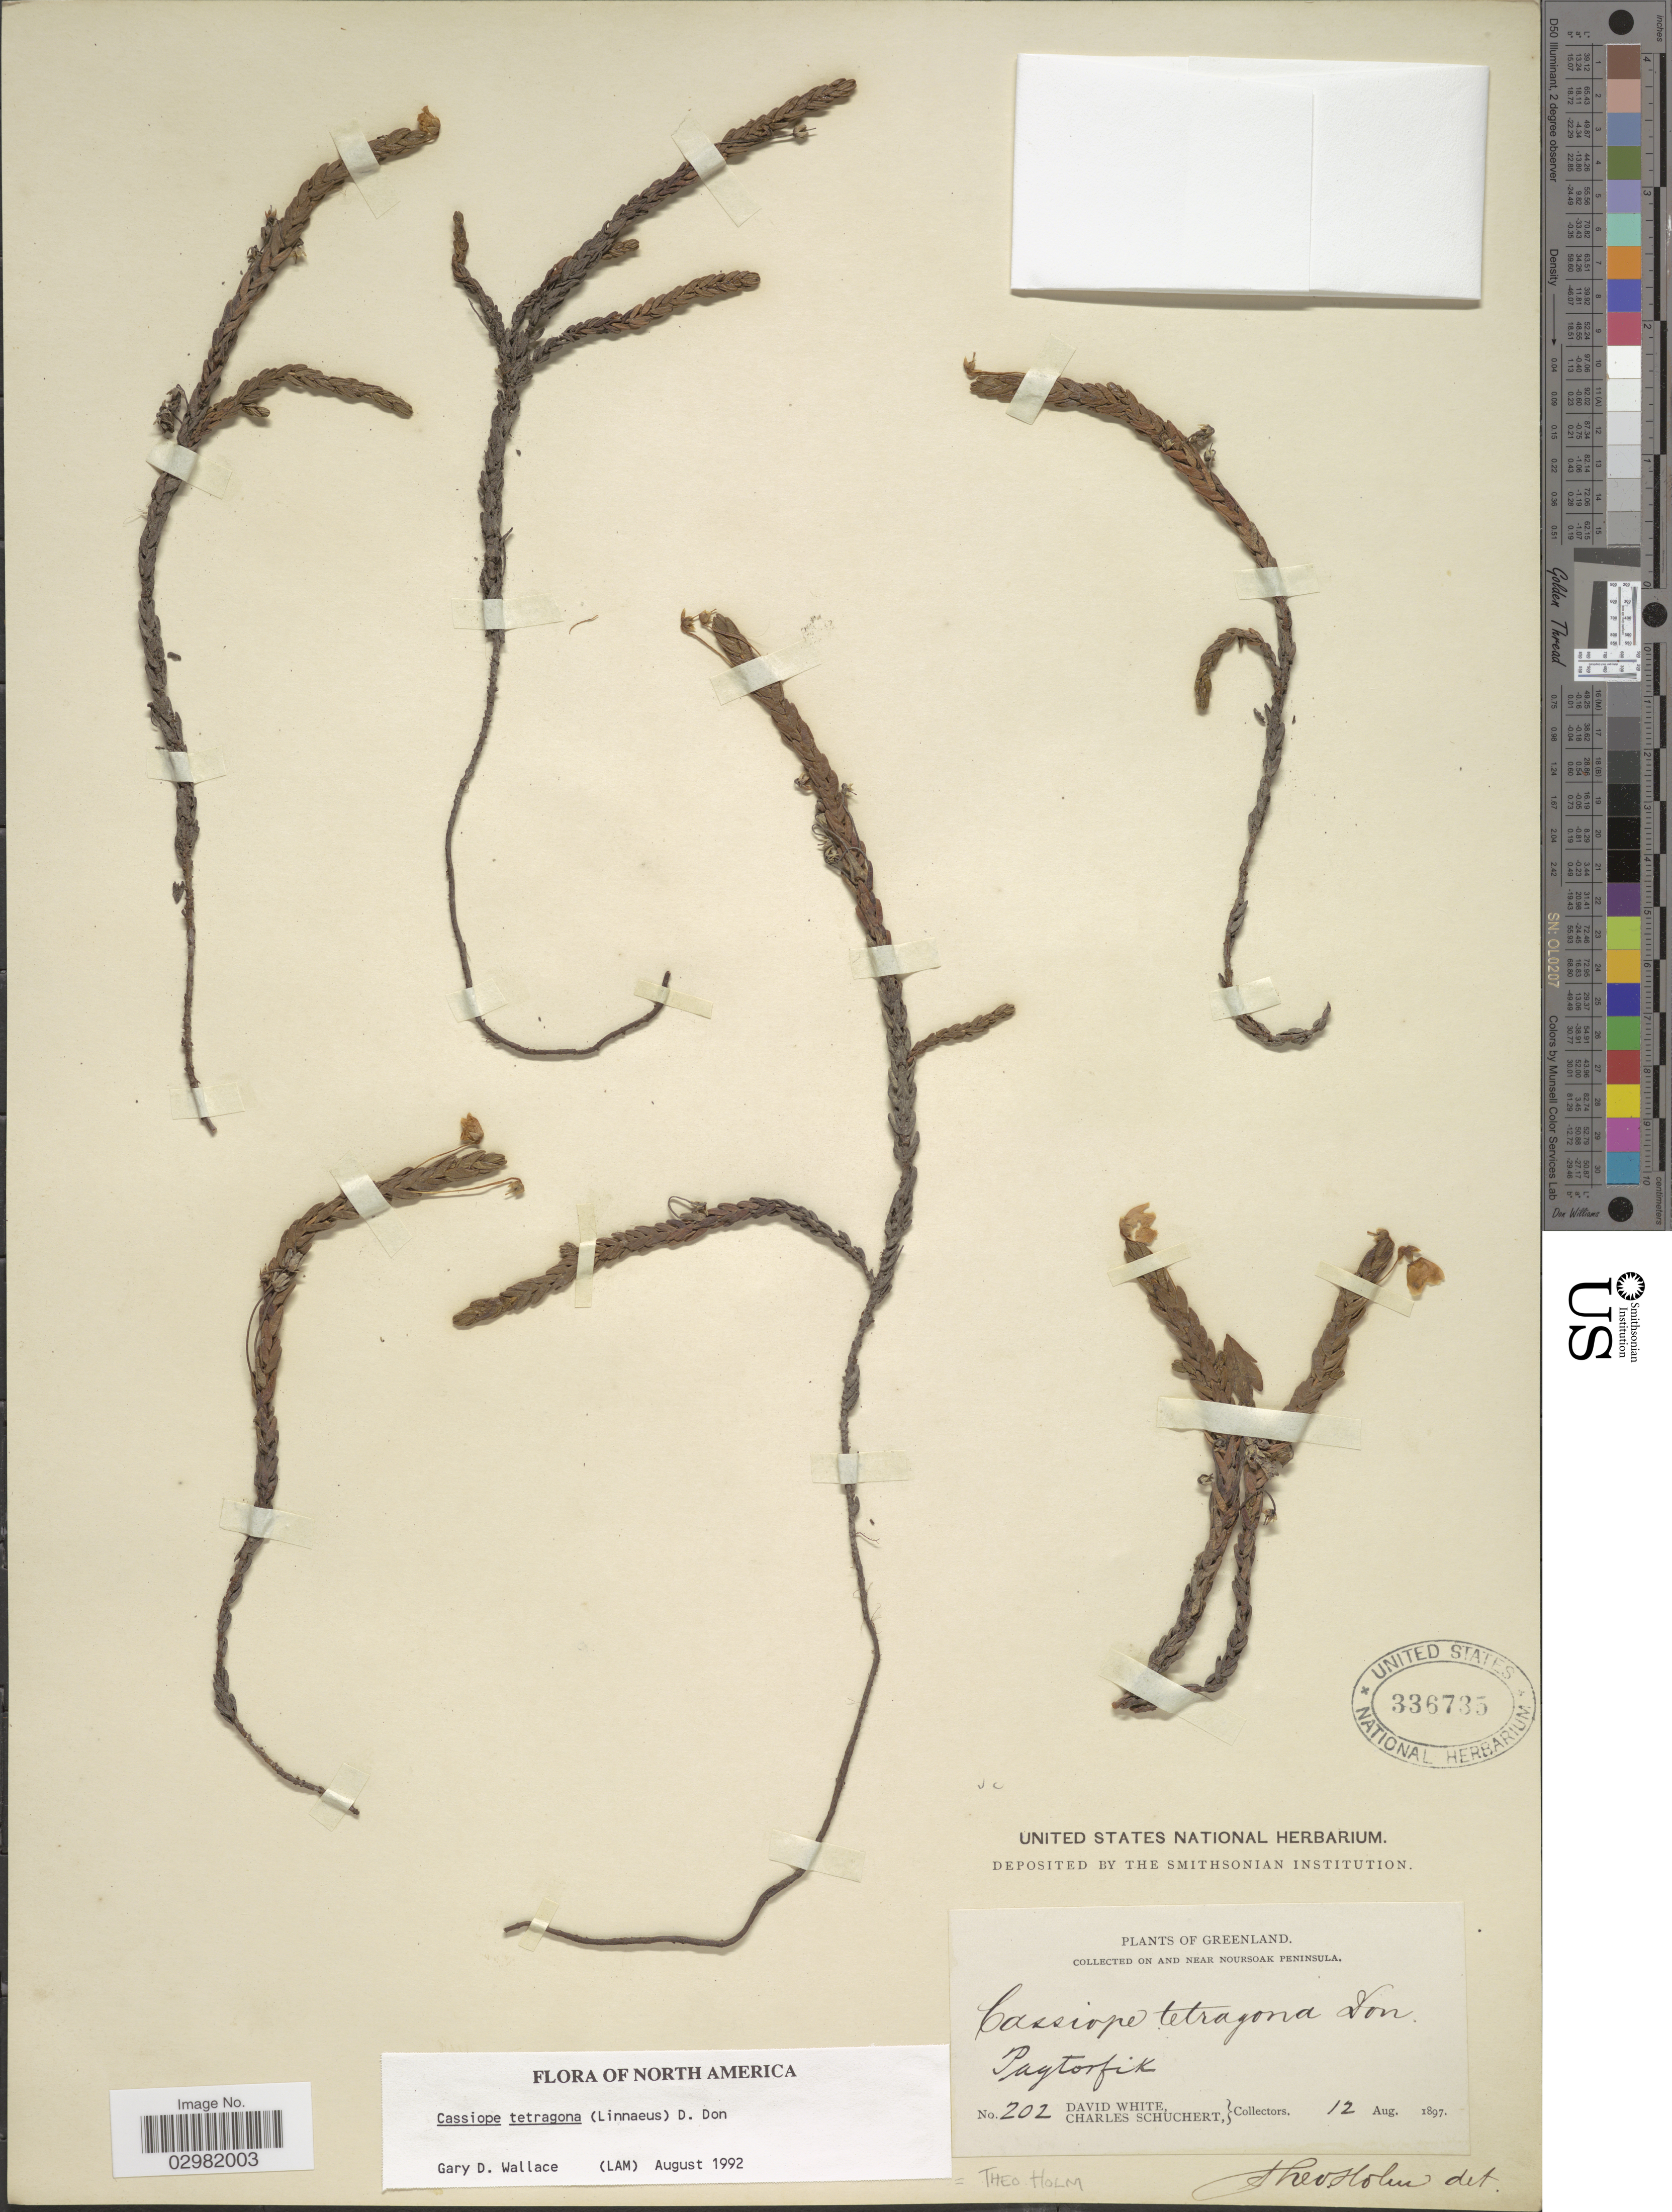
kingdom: Plantae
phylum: Tracheophyta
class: Magnoliopsida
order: Ericales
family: Ericaceae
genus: Cassiope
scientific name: Cassiope tetragona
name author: (L.) D. Don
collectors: D. White & C. Schuchert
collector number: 202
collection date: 1897-08-12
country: Greenland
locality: On and near Noursoak Peninsula, Pagtorfik.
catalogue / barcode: US 336735